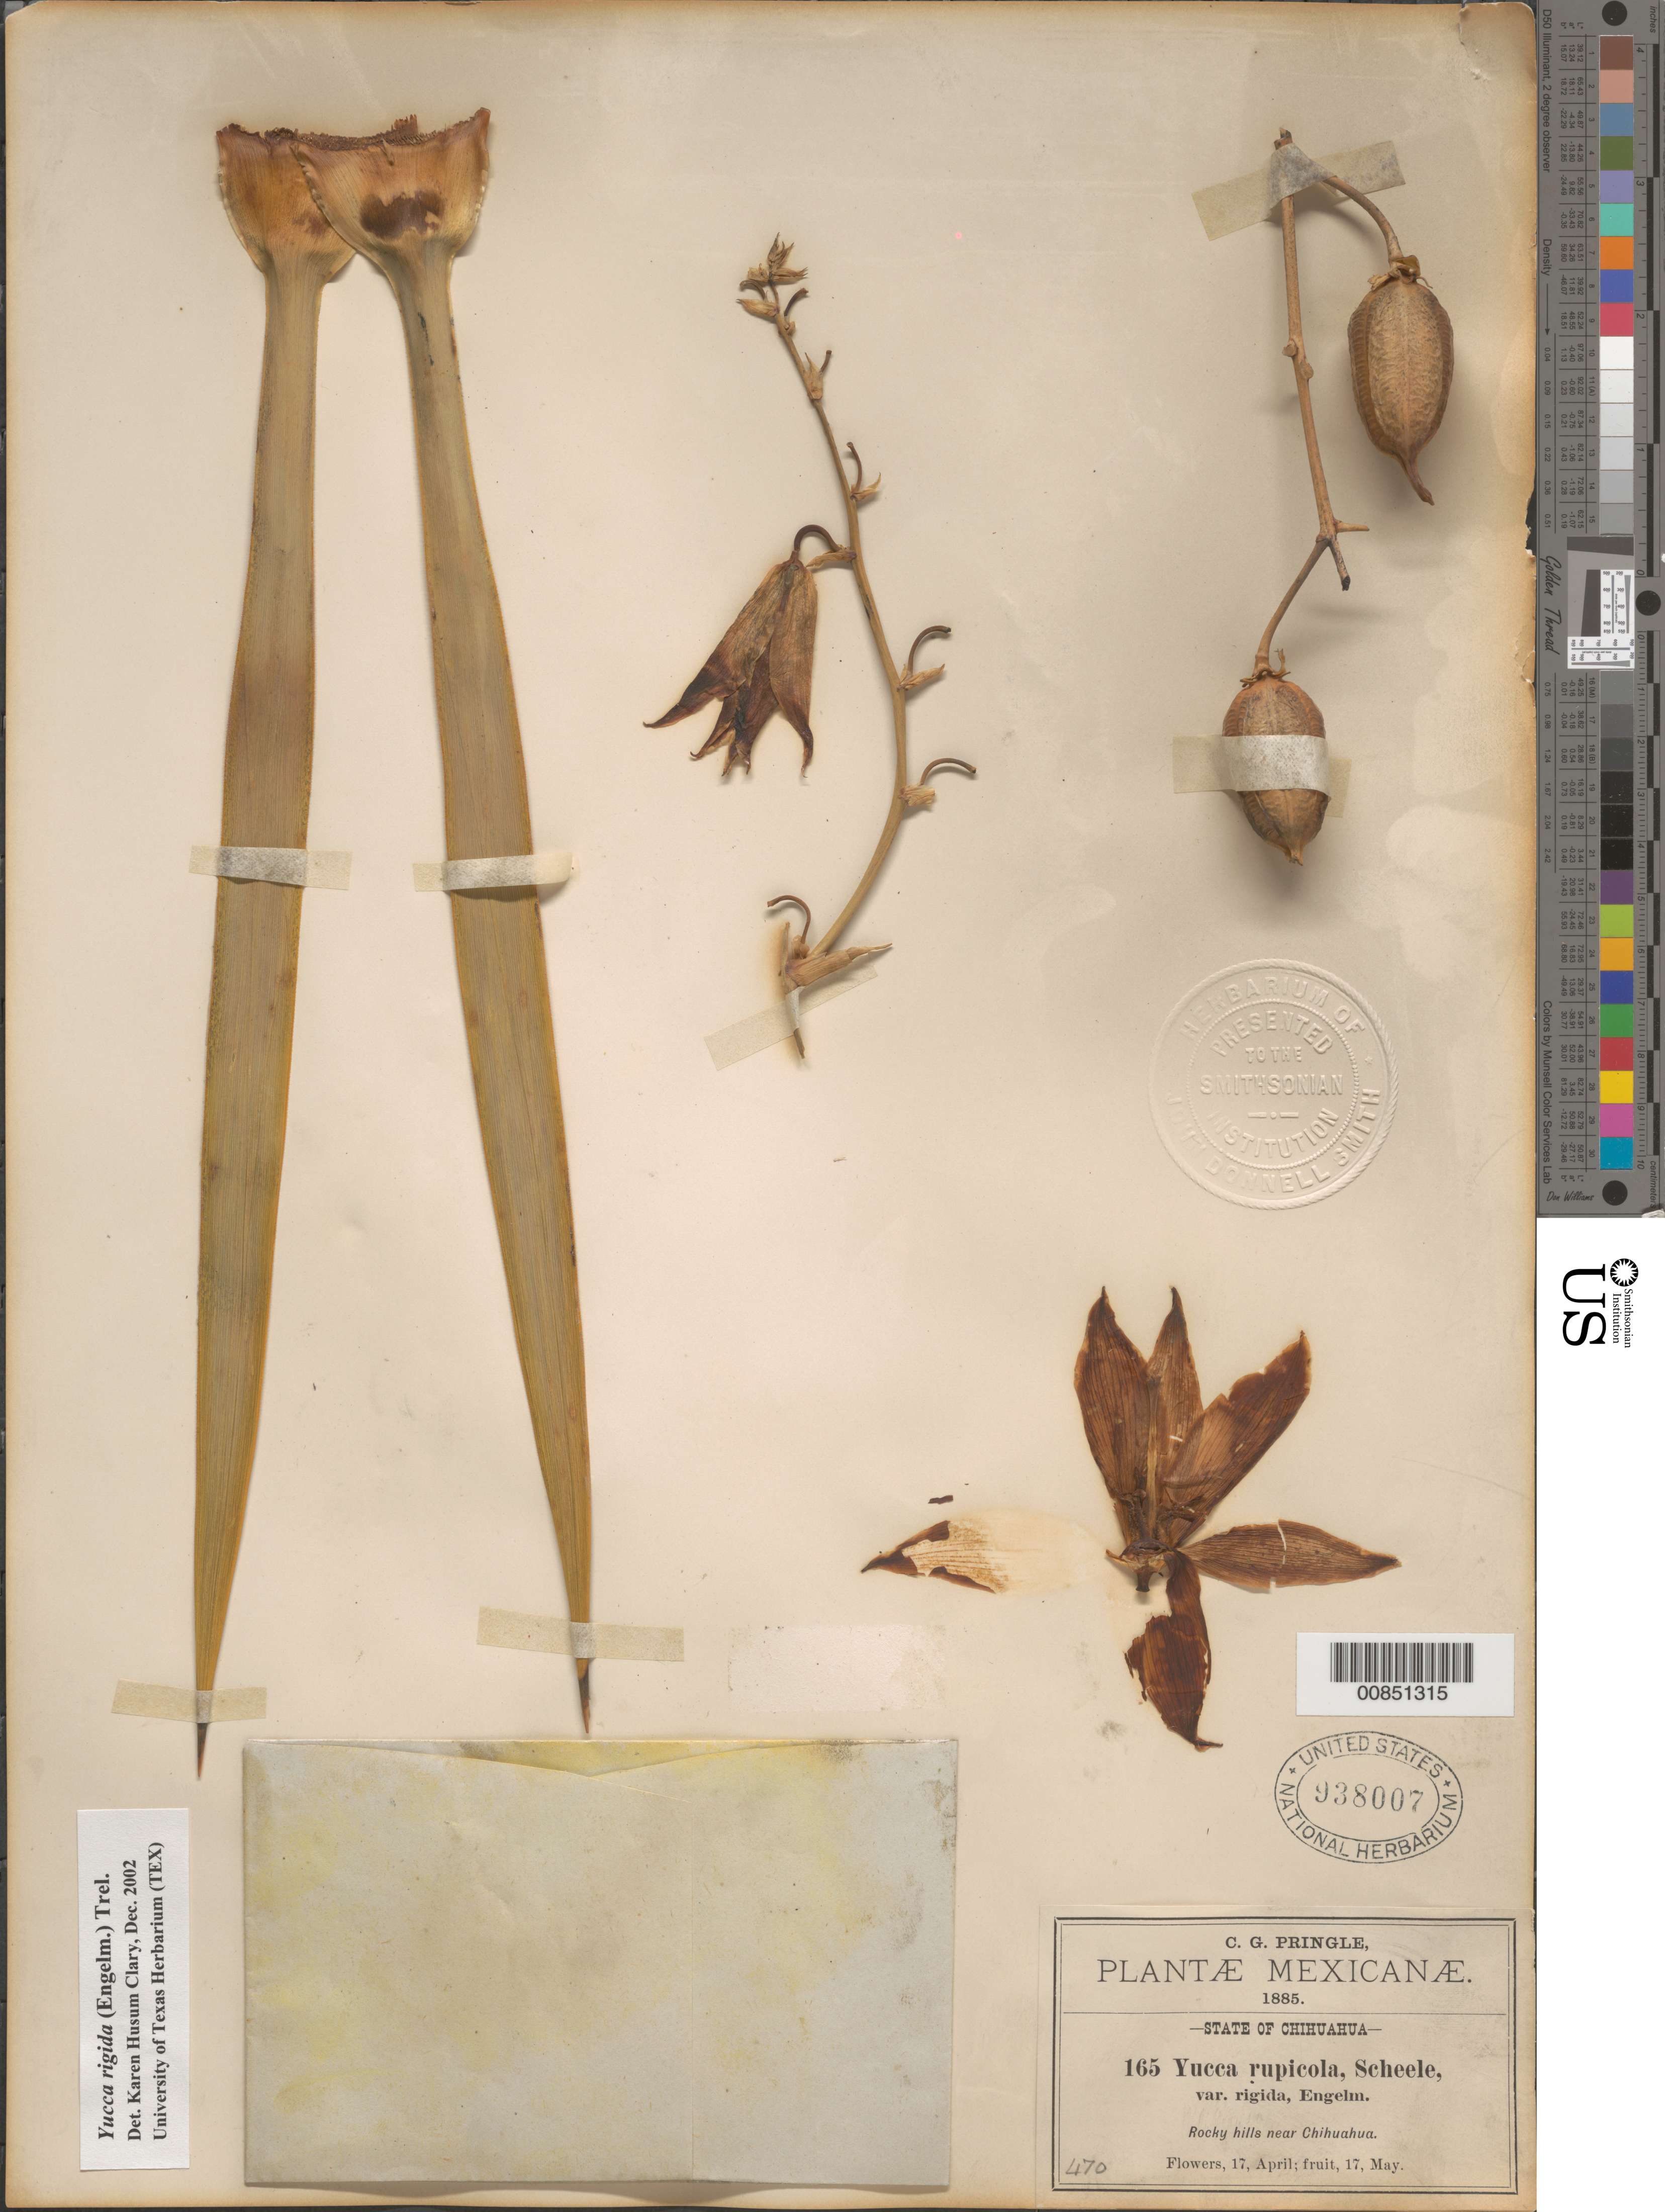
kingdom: Plantae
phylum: Tracheophyta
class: Liliopsida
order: Asparagales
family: Asparagaceae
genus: Yucca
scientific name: Yucca rigida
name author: (Engelm.) Trel.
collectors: C. G. Pringle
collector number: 165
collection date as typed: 17 Apr 1885 to 17 May 1885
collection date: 1885-04-17/1885-05-17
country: Mexico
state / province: Chihuahua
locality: Near Chihuahua.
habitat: Rocky hills.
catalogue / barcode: US 938007